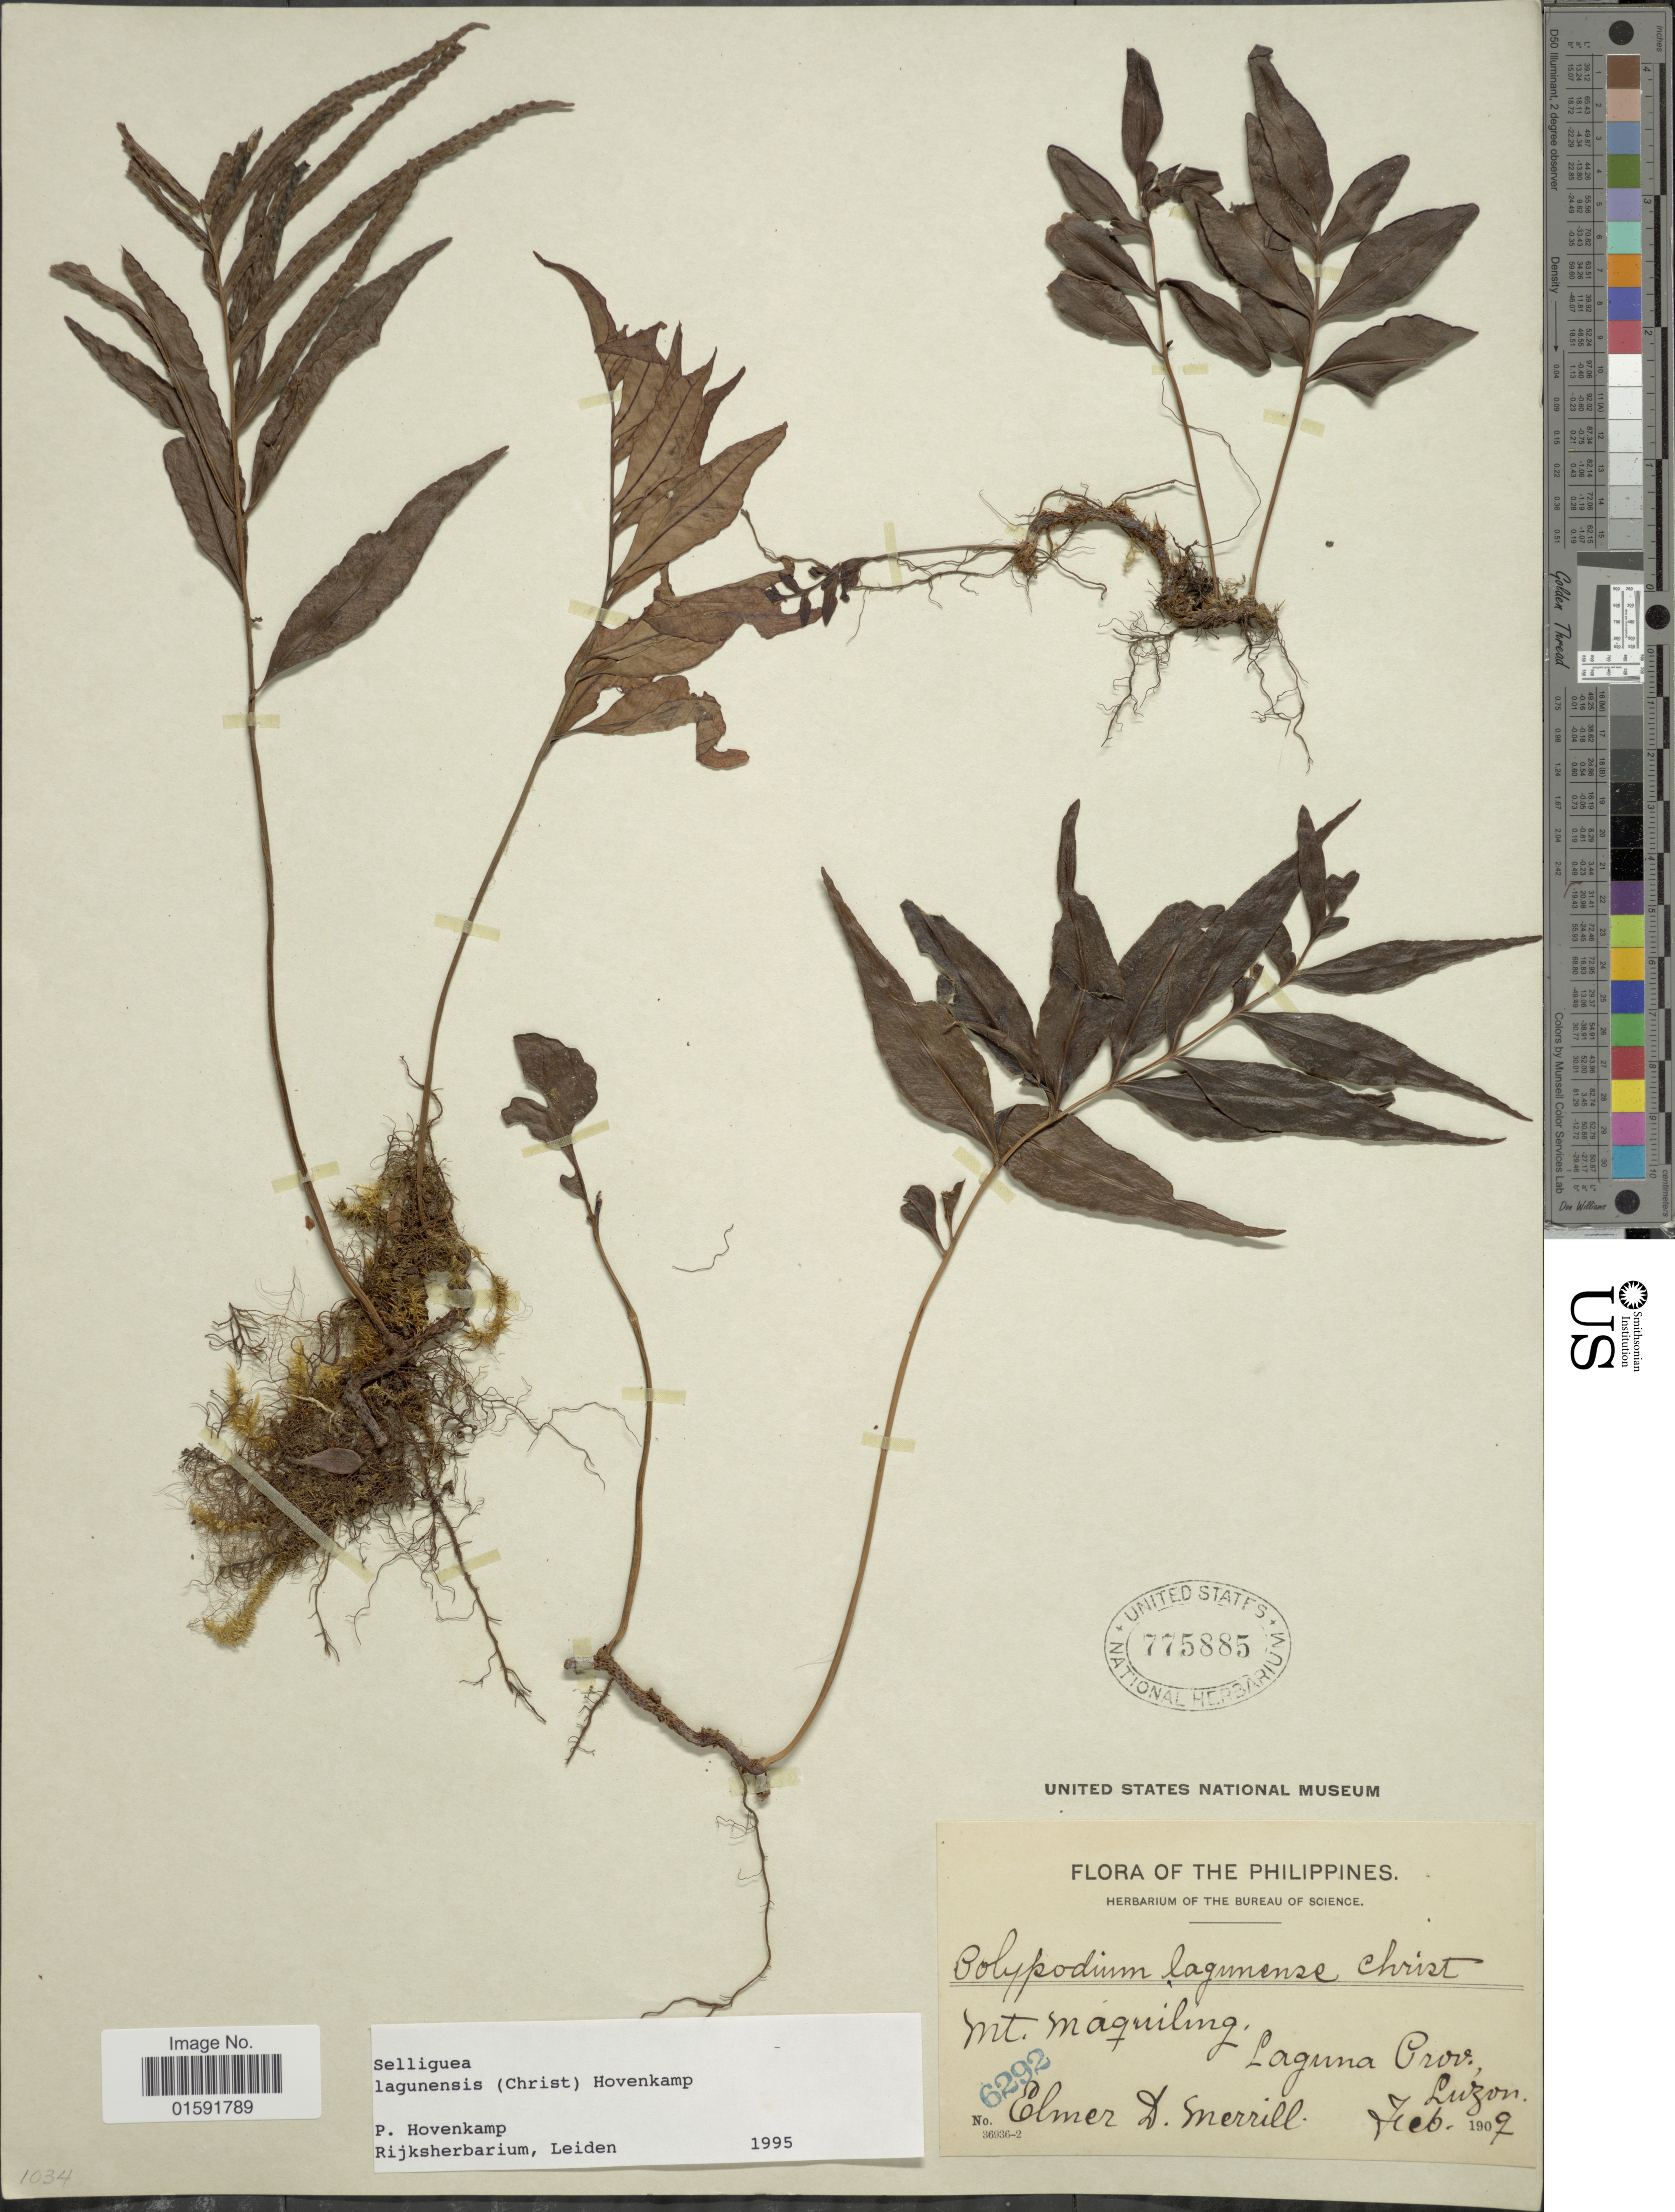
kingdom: Plantae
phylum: Tracheophyta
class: Polypodiopsida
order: Polypodiales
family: Polypodiaceae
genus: Selliguea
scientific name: Selliguea lagunensis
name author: (Christ) Hovenkamp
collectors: E. D. Merrill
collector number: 6292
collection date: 1909-02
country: Philippines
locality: Mt. Maquiling, Laguna Prov., Luzon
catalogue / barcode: US 775885